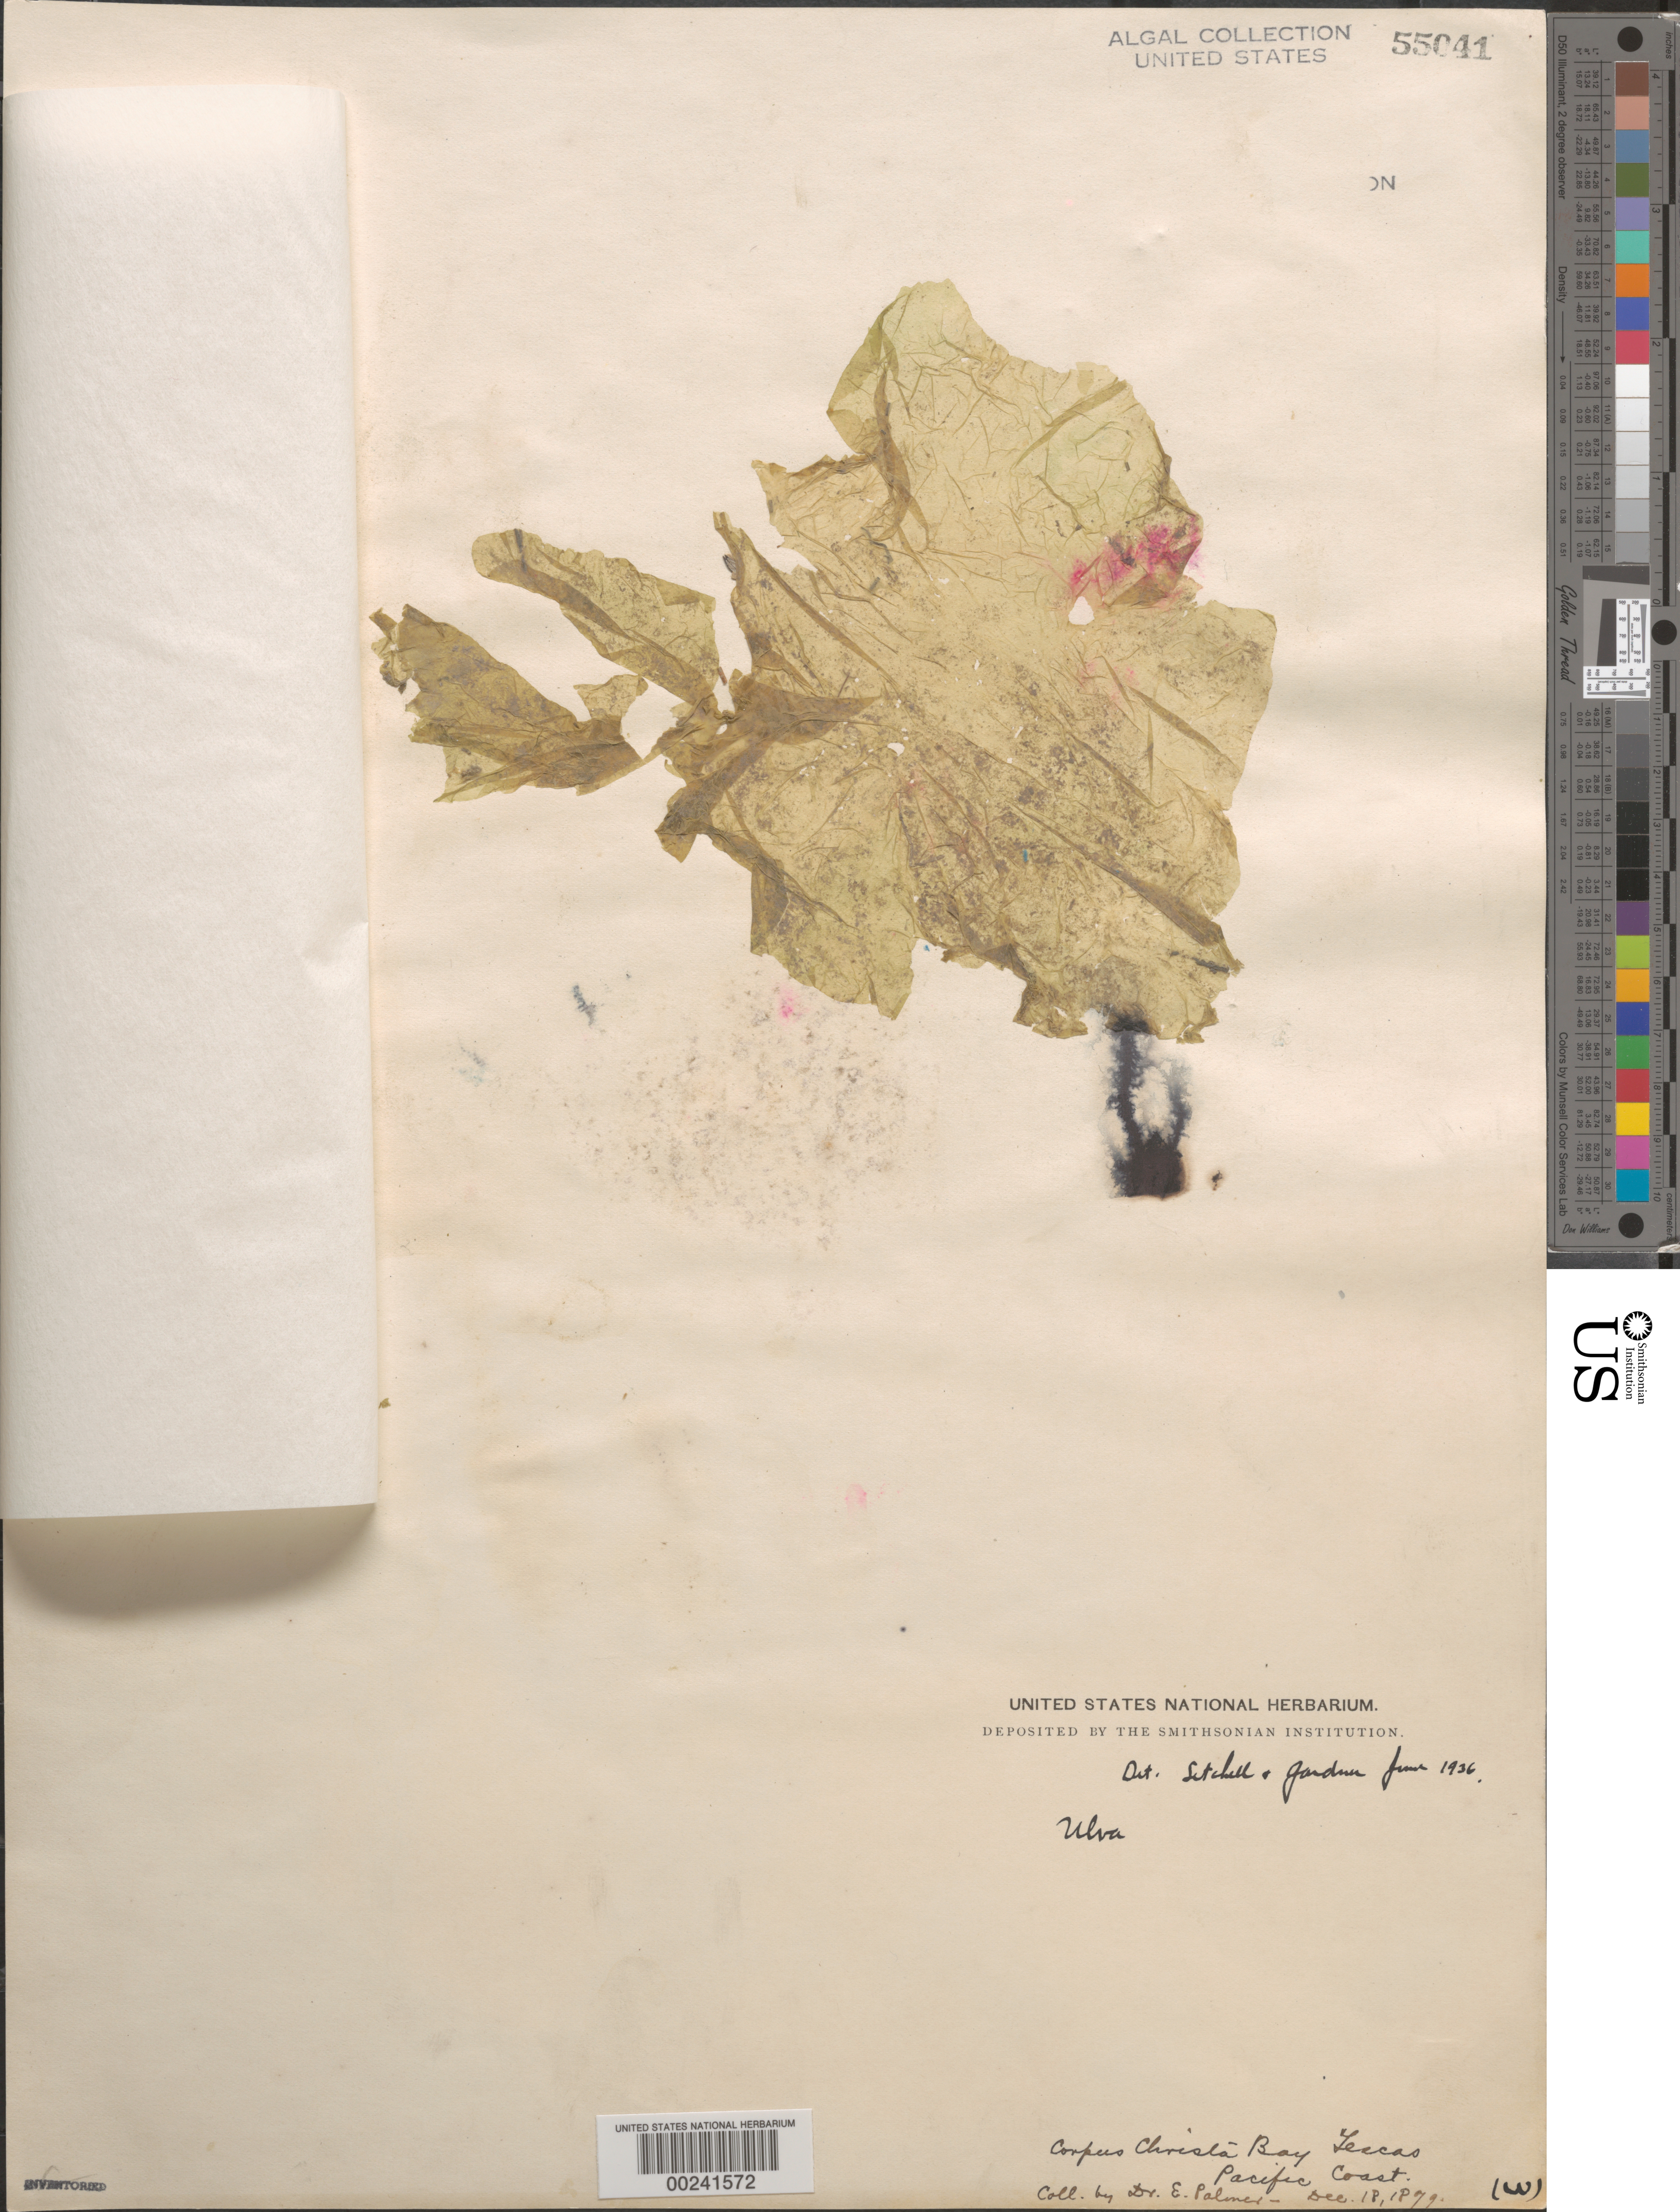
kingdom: Plantae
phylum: Chlorophyta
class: Ulvophyceae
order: Ulvales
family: Ulvaceae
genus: Ulva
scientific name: Ulva sp.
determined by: Gardner, N. L.; Setchell, W. A.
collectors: E. Palmer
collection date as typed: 18 Dec 1879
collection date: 1879-12-18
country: United States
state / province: Texas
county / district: Nueces County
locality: Corpus Christi Bay tescas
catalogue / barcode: US 55041